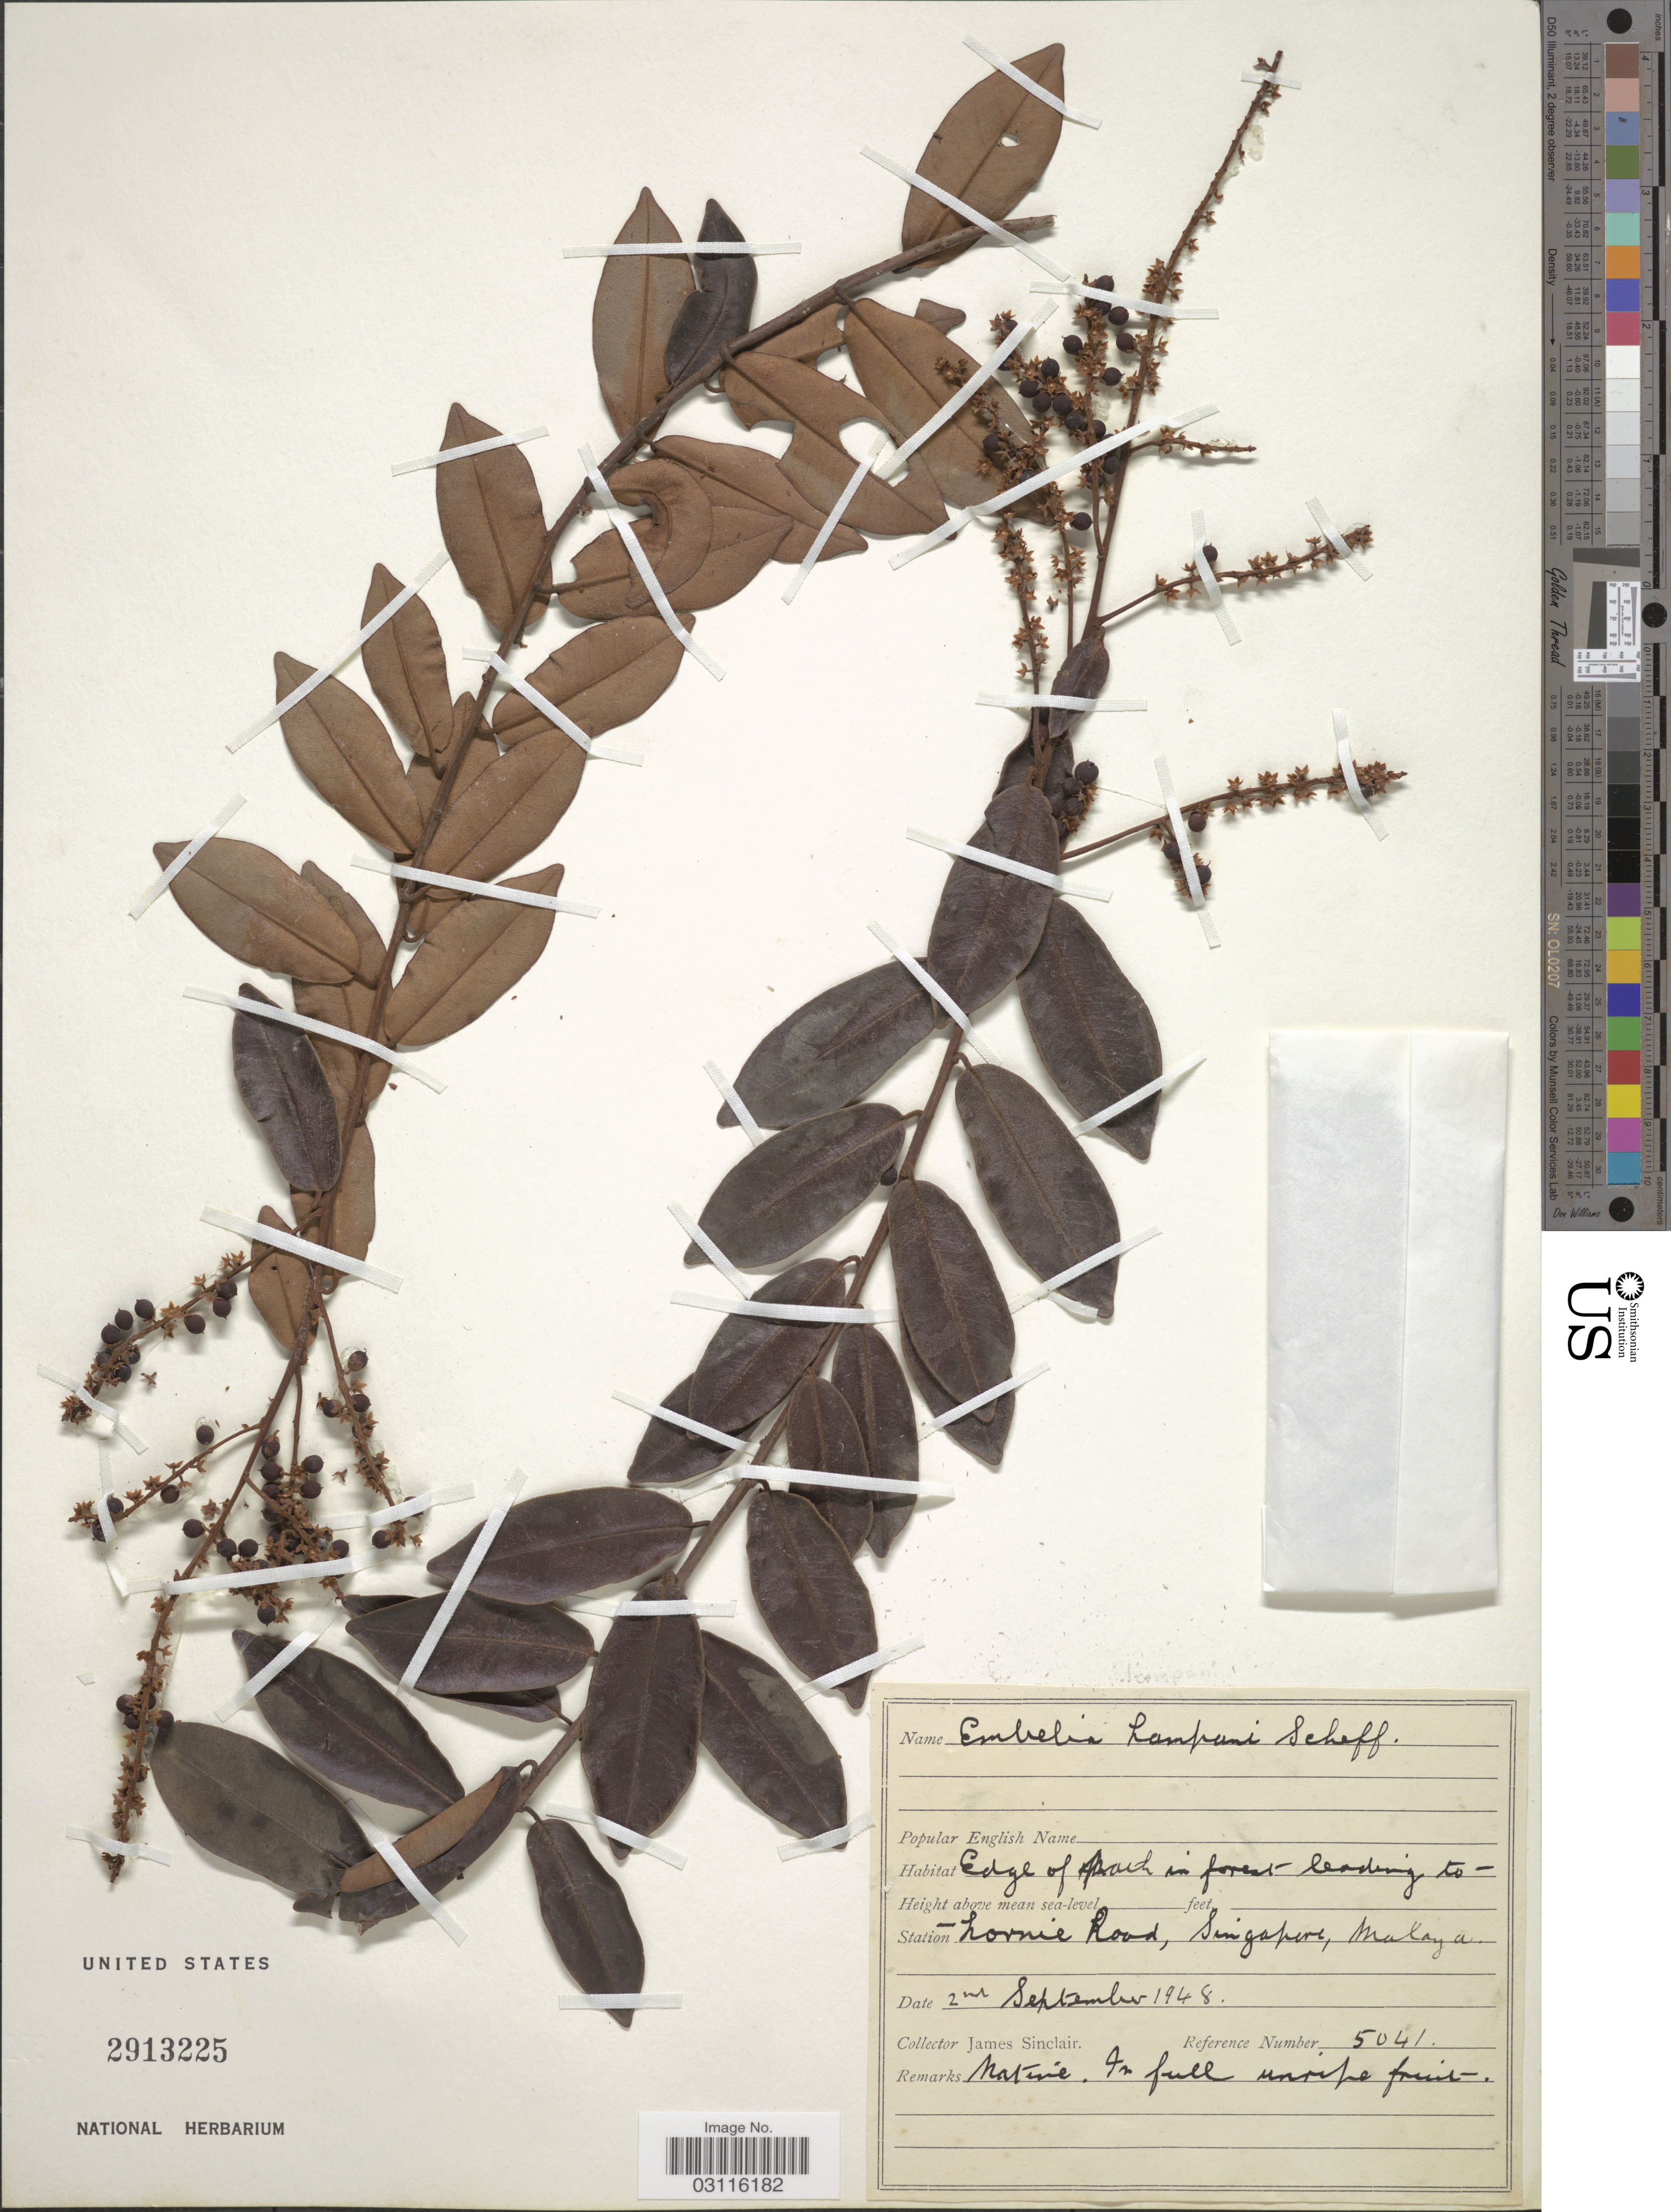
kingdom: Plantae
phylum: Tracheophyta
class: Magnoliopsida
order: Ericales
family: Primulaceae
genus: Embelia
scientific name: Embelia lampani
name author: Scheff.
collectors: J. Sinclair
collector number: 5041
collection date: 1948-09-02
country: Singapore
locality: Station Lornie Road, Malaya.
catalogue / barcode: US 2913225